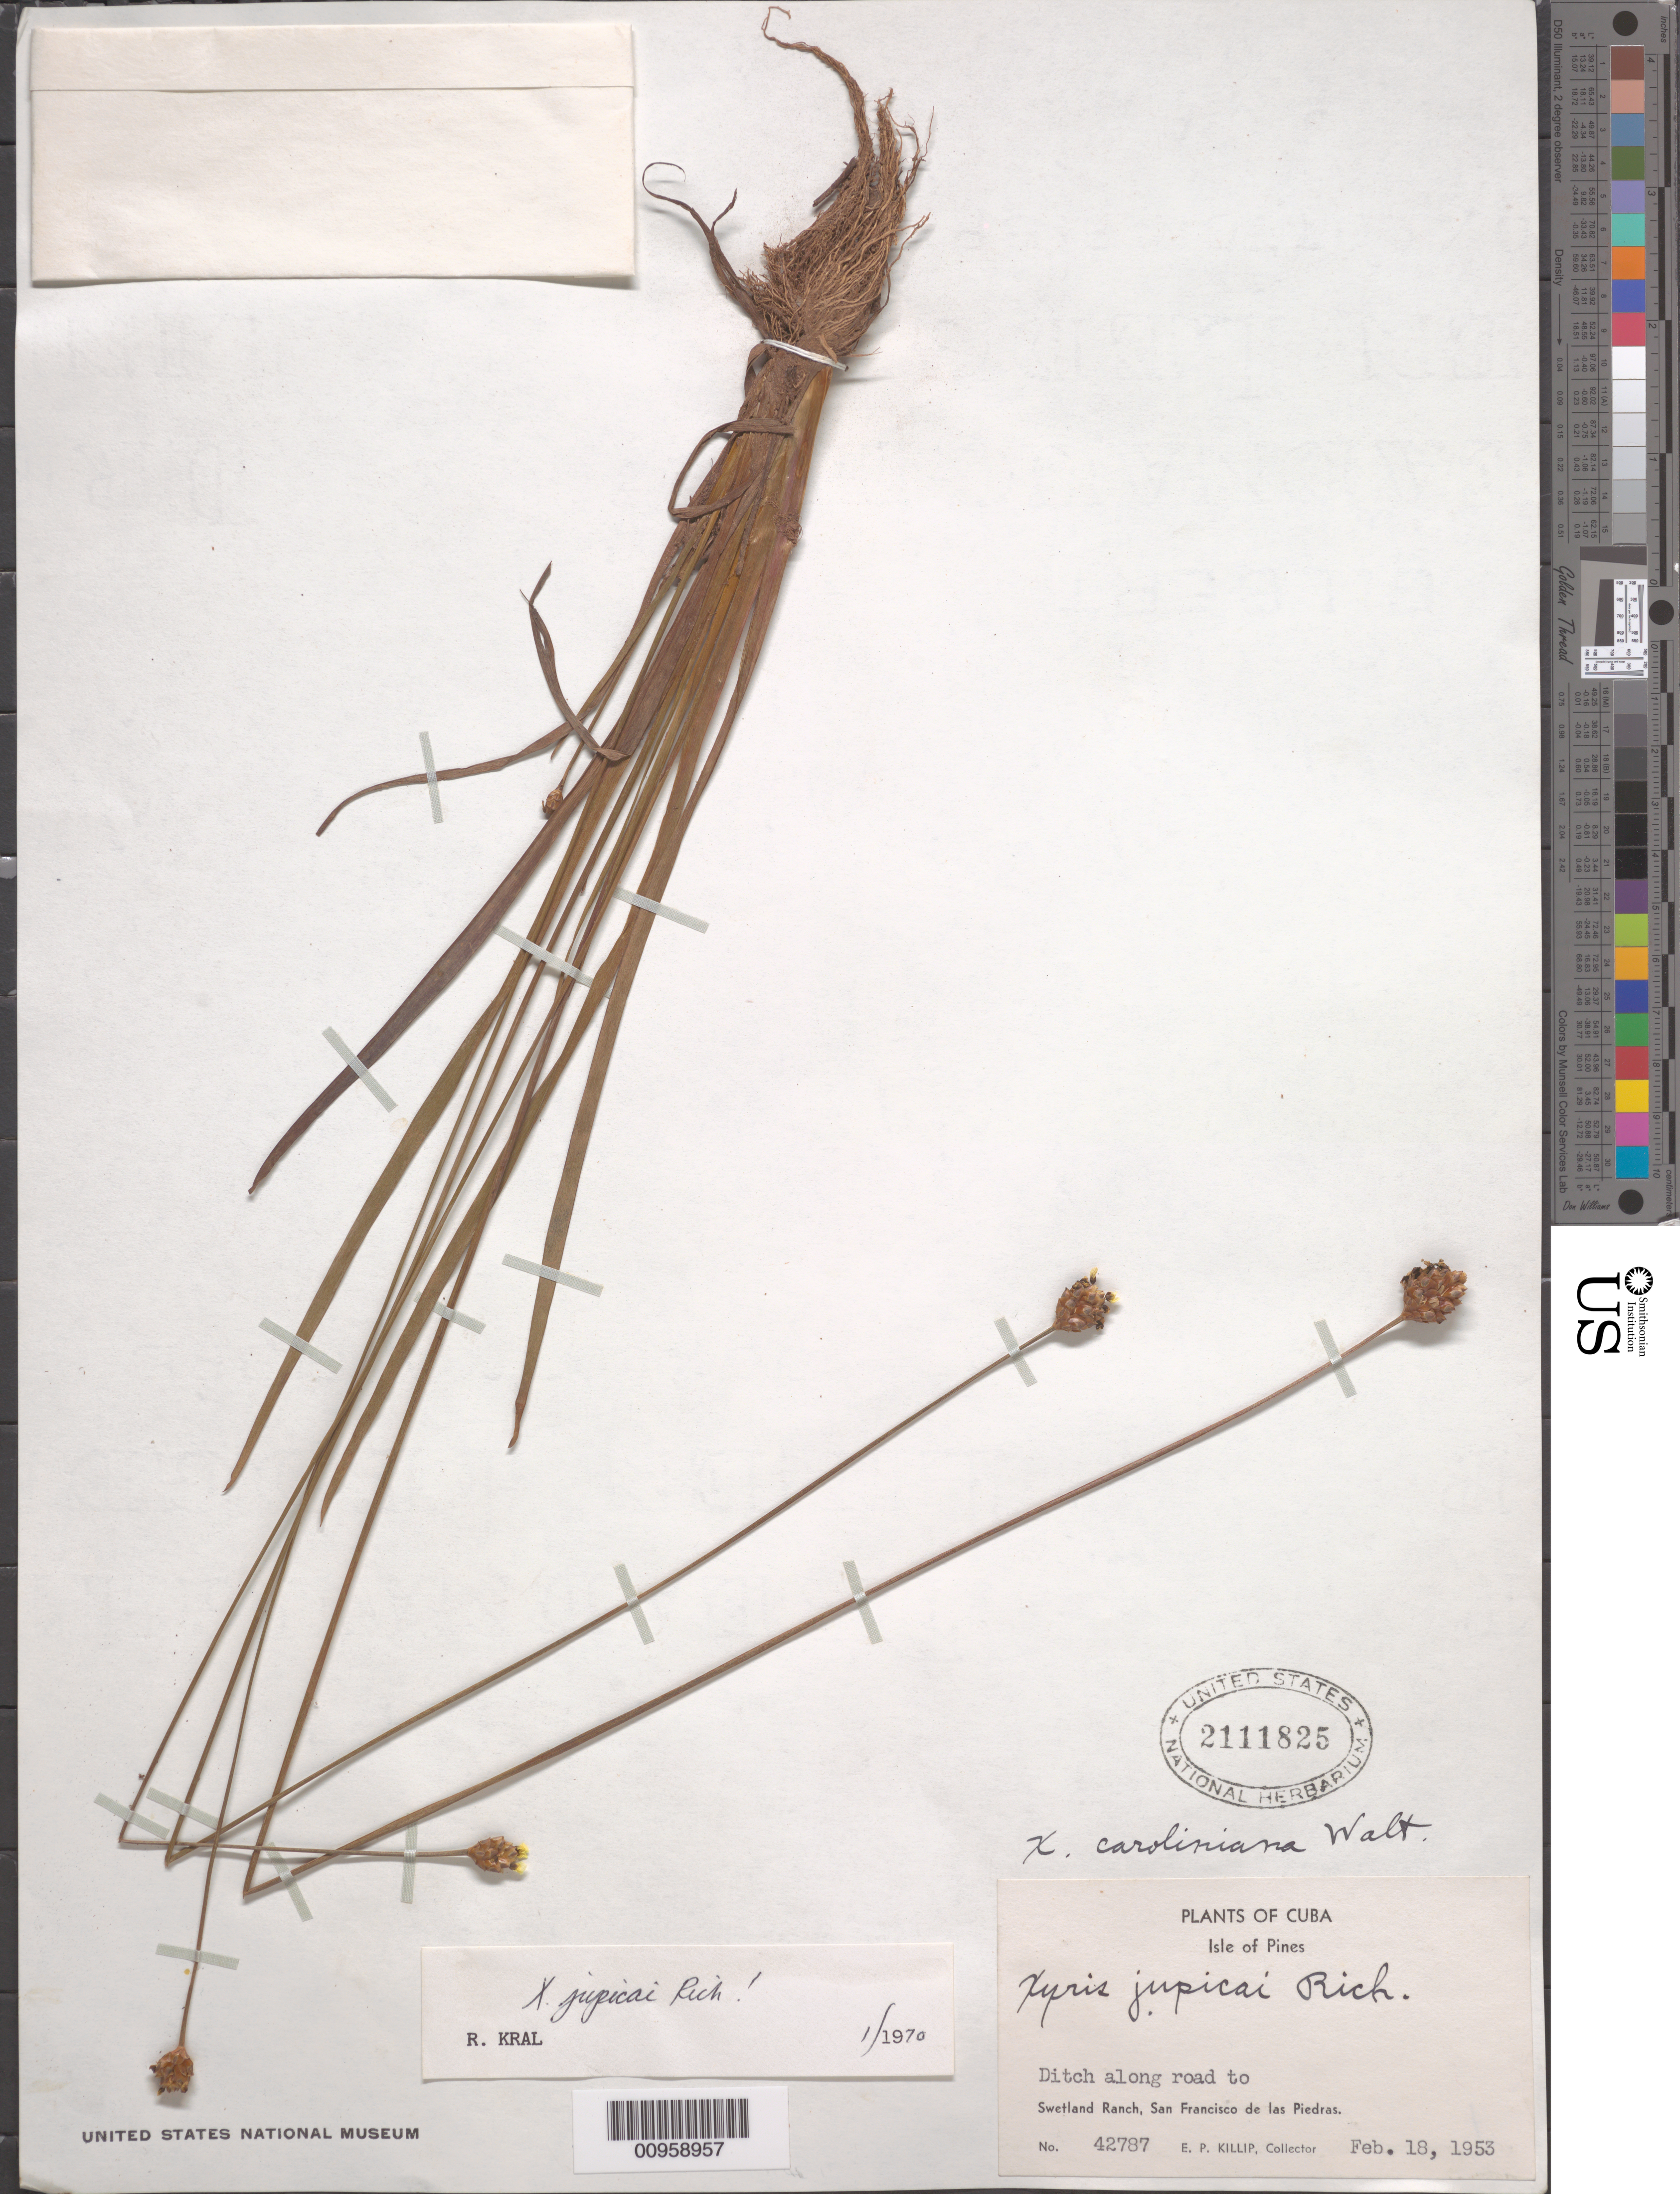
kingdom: Plantae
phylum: Tracheophyta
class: Liliopsida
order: Poales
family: Xyridaceae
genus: Xyris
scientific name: Xyris jupicai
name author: Rich.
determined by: Kral, Robert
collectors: E. P. Killip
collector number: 42787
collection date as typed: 18 Feb 1953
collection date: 1953-02-18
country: Cuba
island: Isla de la Juventud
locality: Swetland Ranch, San Francisco de las Piedras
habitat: Ditch along road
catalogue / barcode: US 2111825